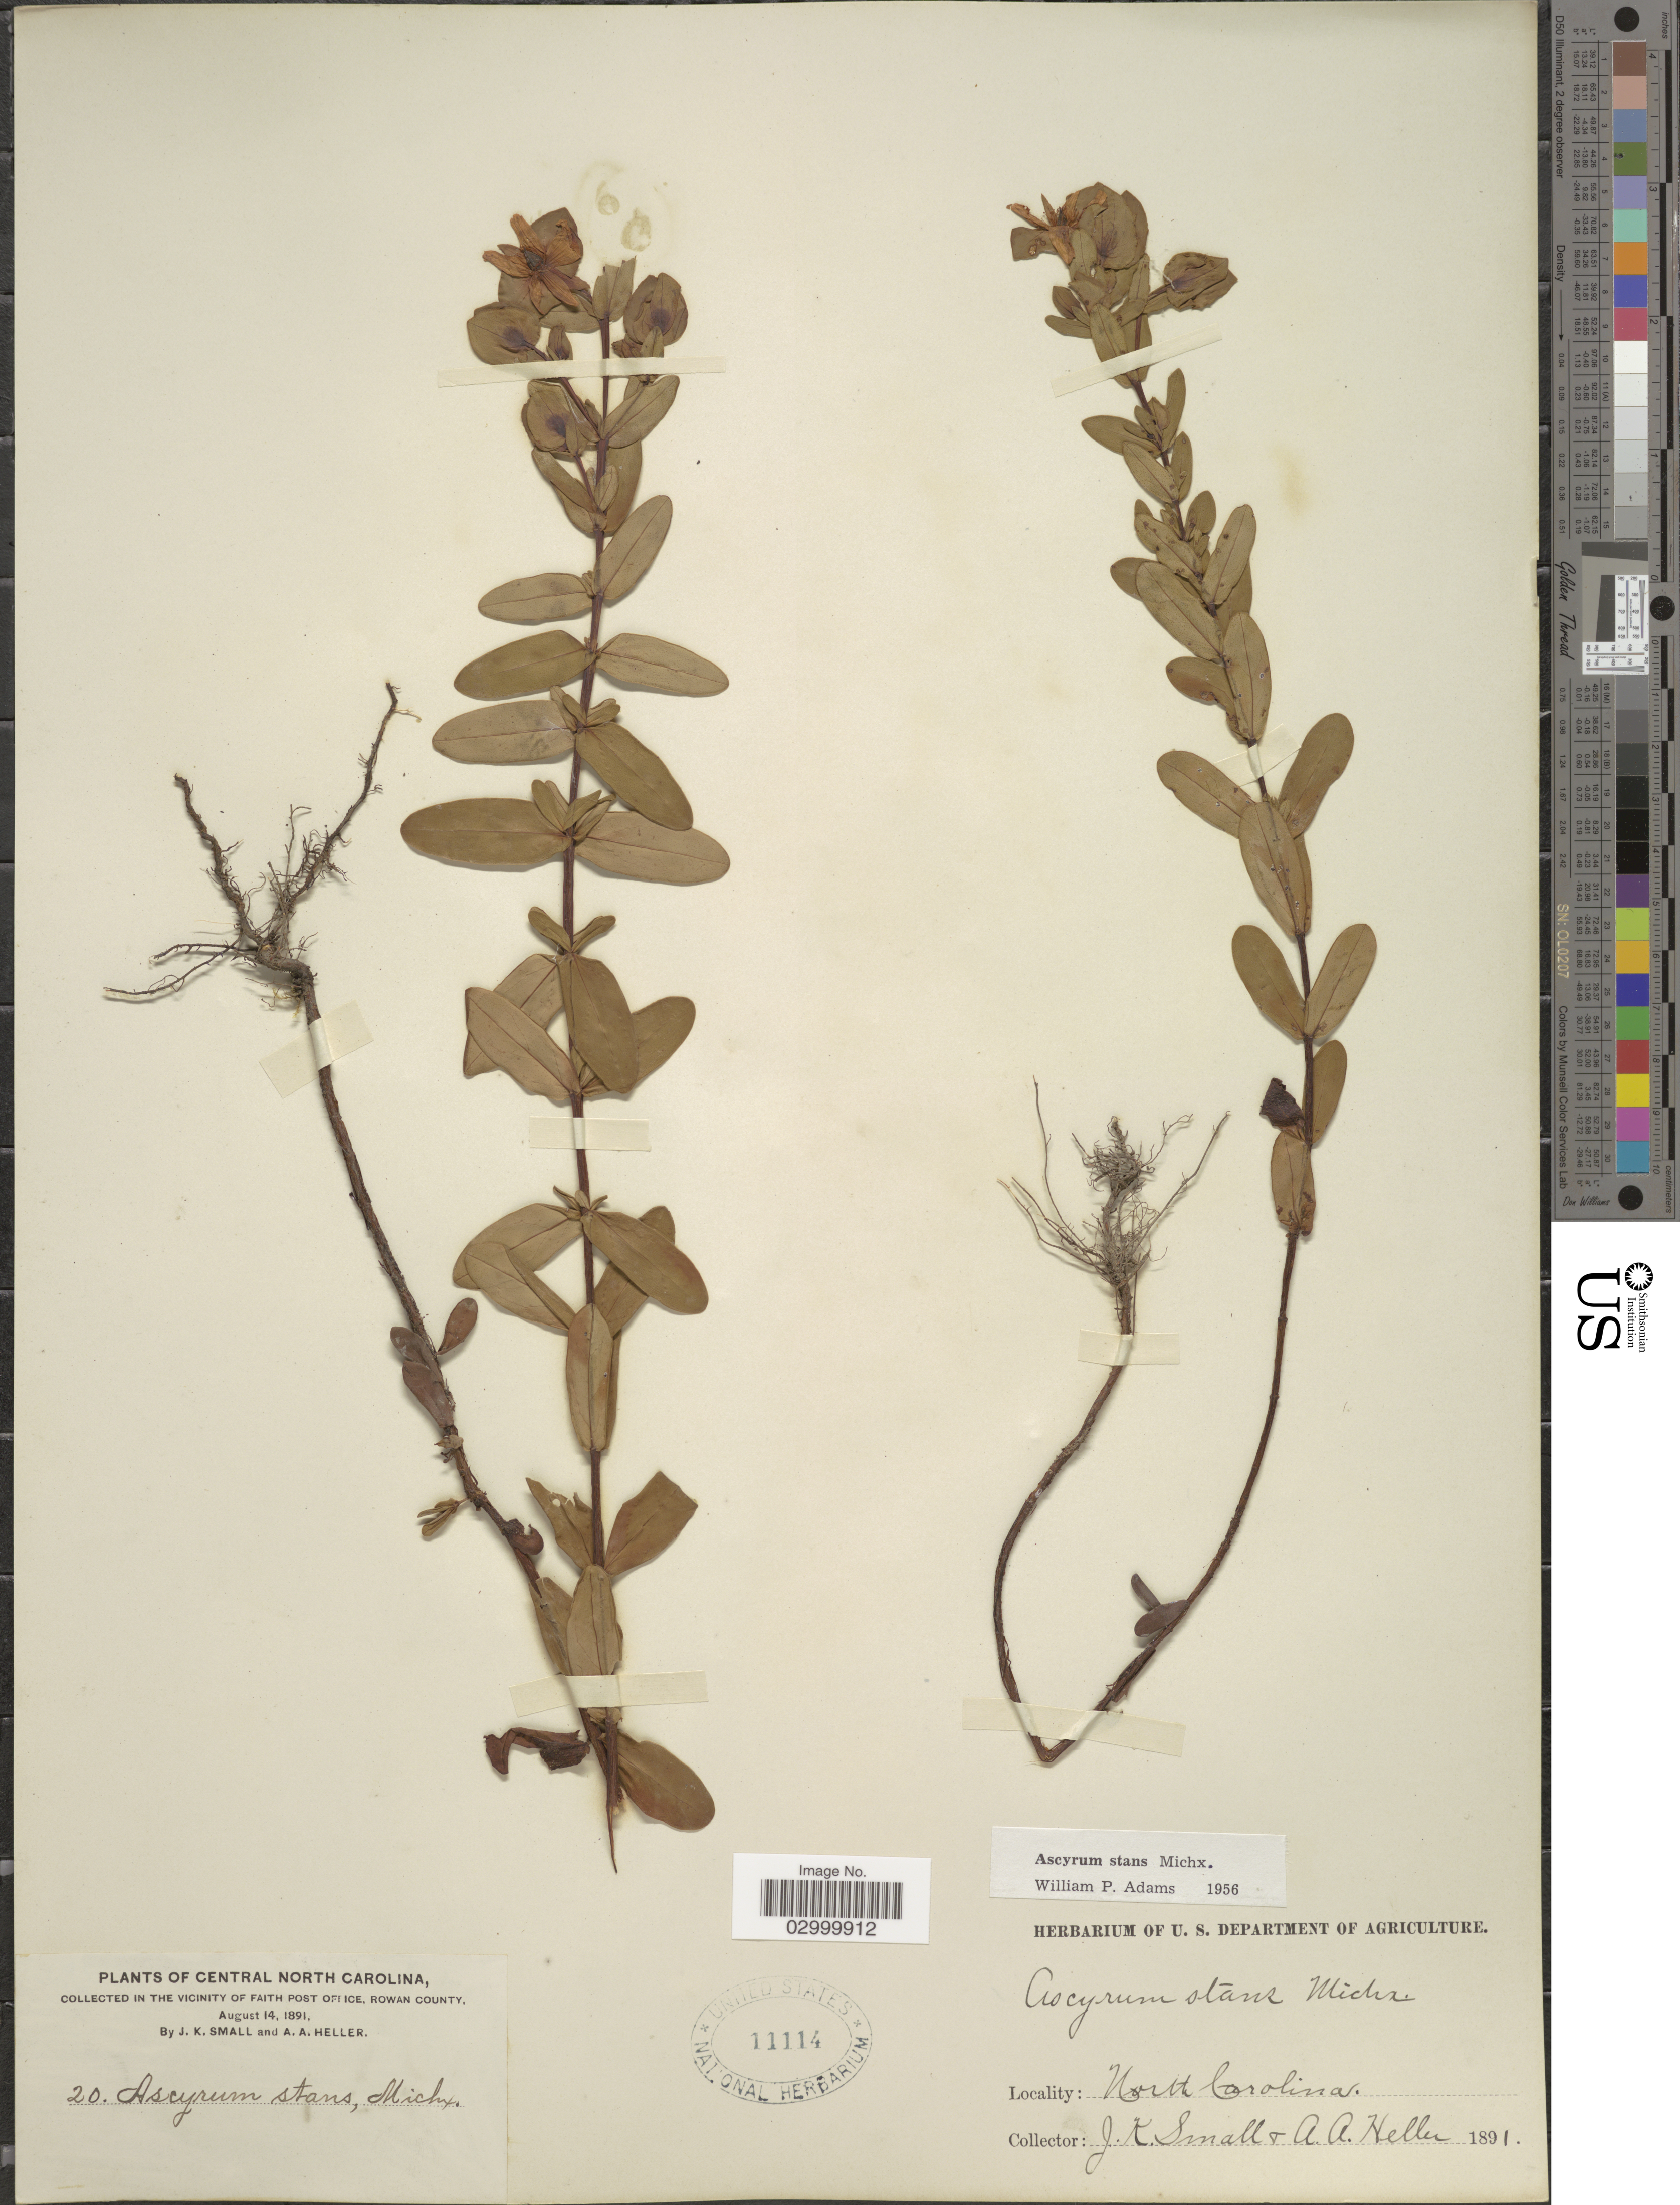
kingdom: Plantae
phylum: Tracheophyta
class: Magnoliopsida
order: Malpighiales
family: Hypericaceae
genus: Hypericum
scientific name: Hypericum crux-andreae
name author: (L.) Crantz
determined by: Strong, Mark T., (BOT), Smithsonian Institution - National Museum of Natural History (UNITED STATES)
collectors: J. K. Small & A. A. Heller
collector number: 20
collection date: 1891-08-14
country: United States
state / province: North Carolina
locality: Central North Carlina, in the Vicinity of Faith Post Office, Rowan County.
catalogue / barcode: US 11114